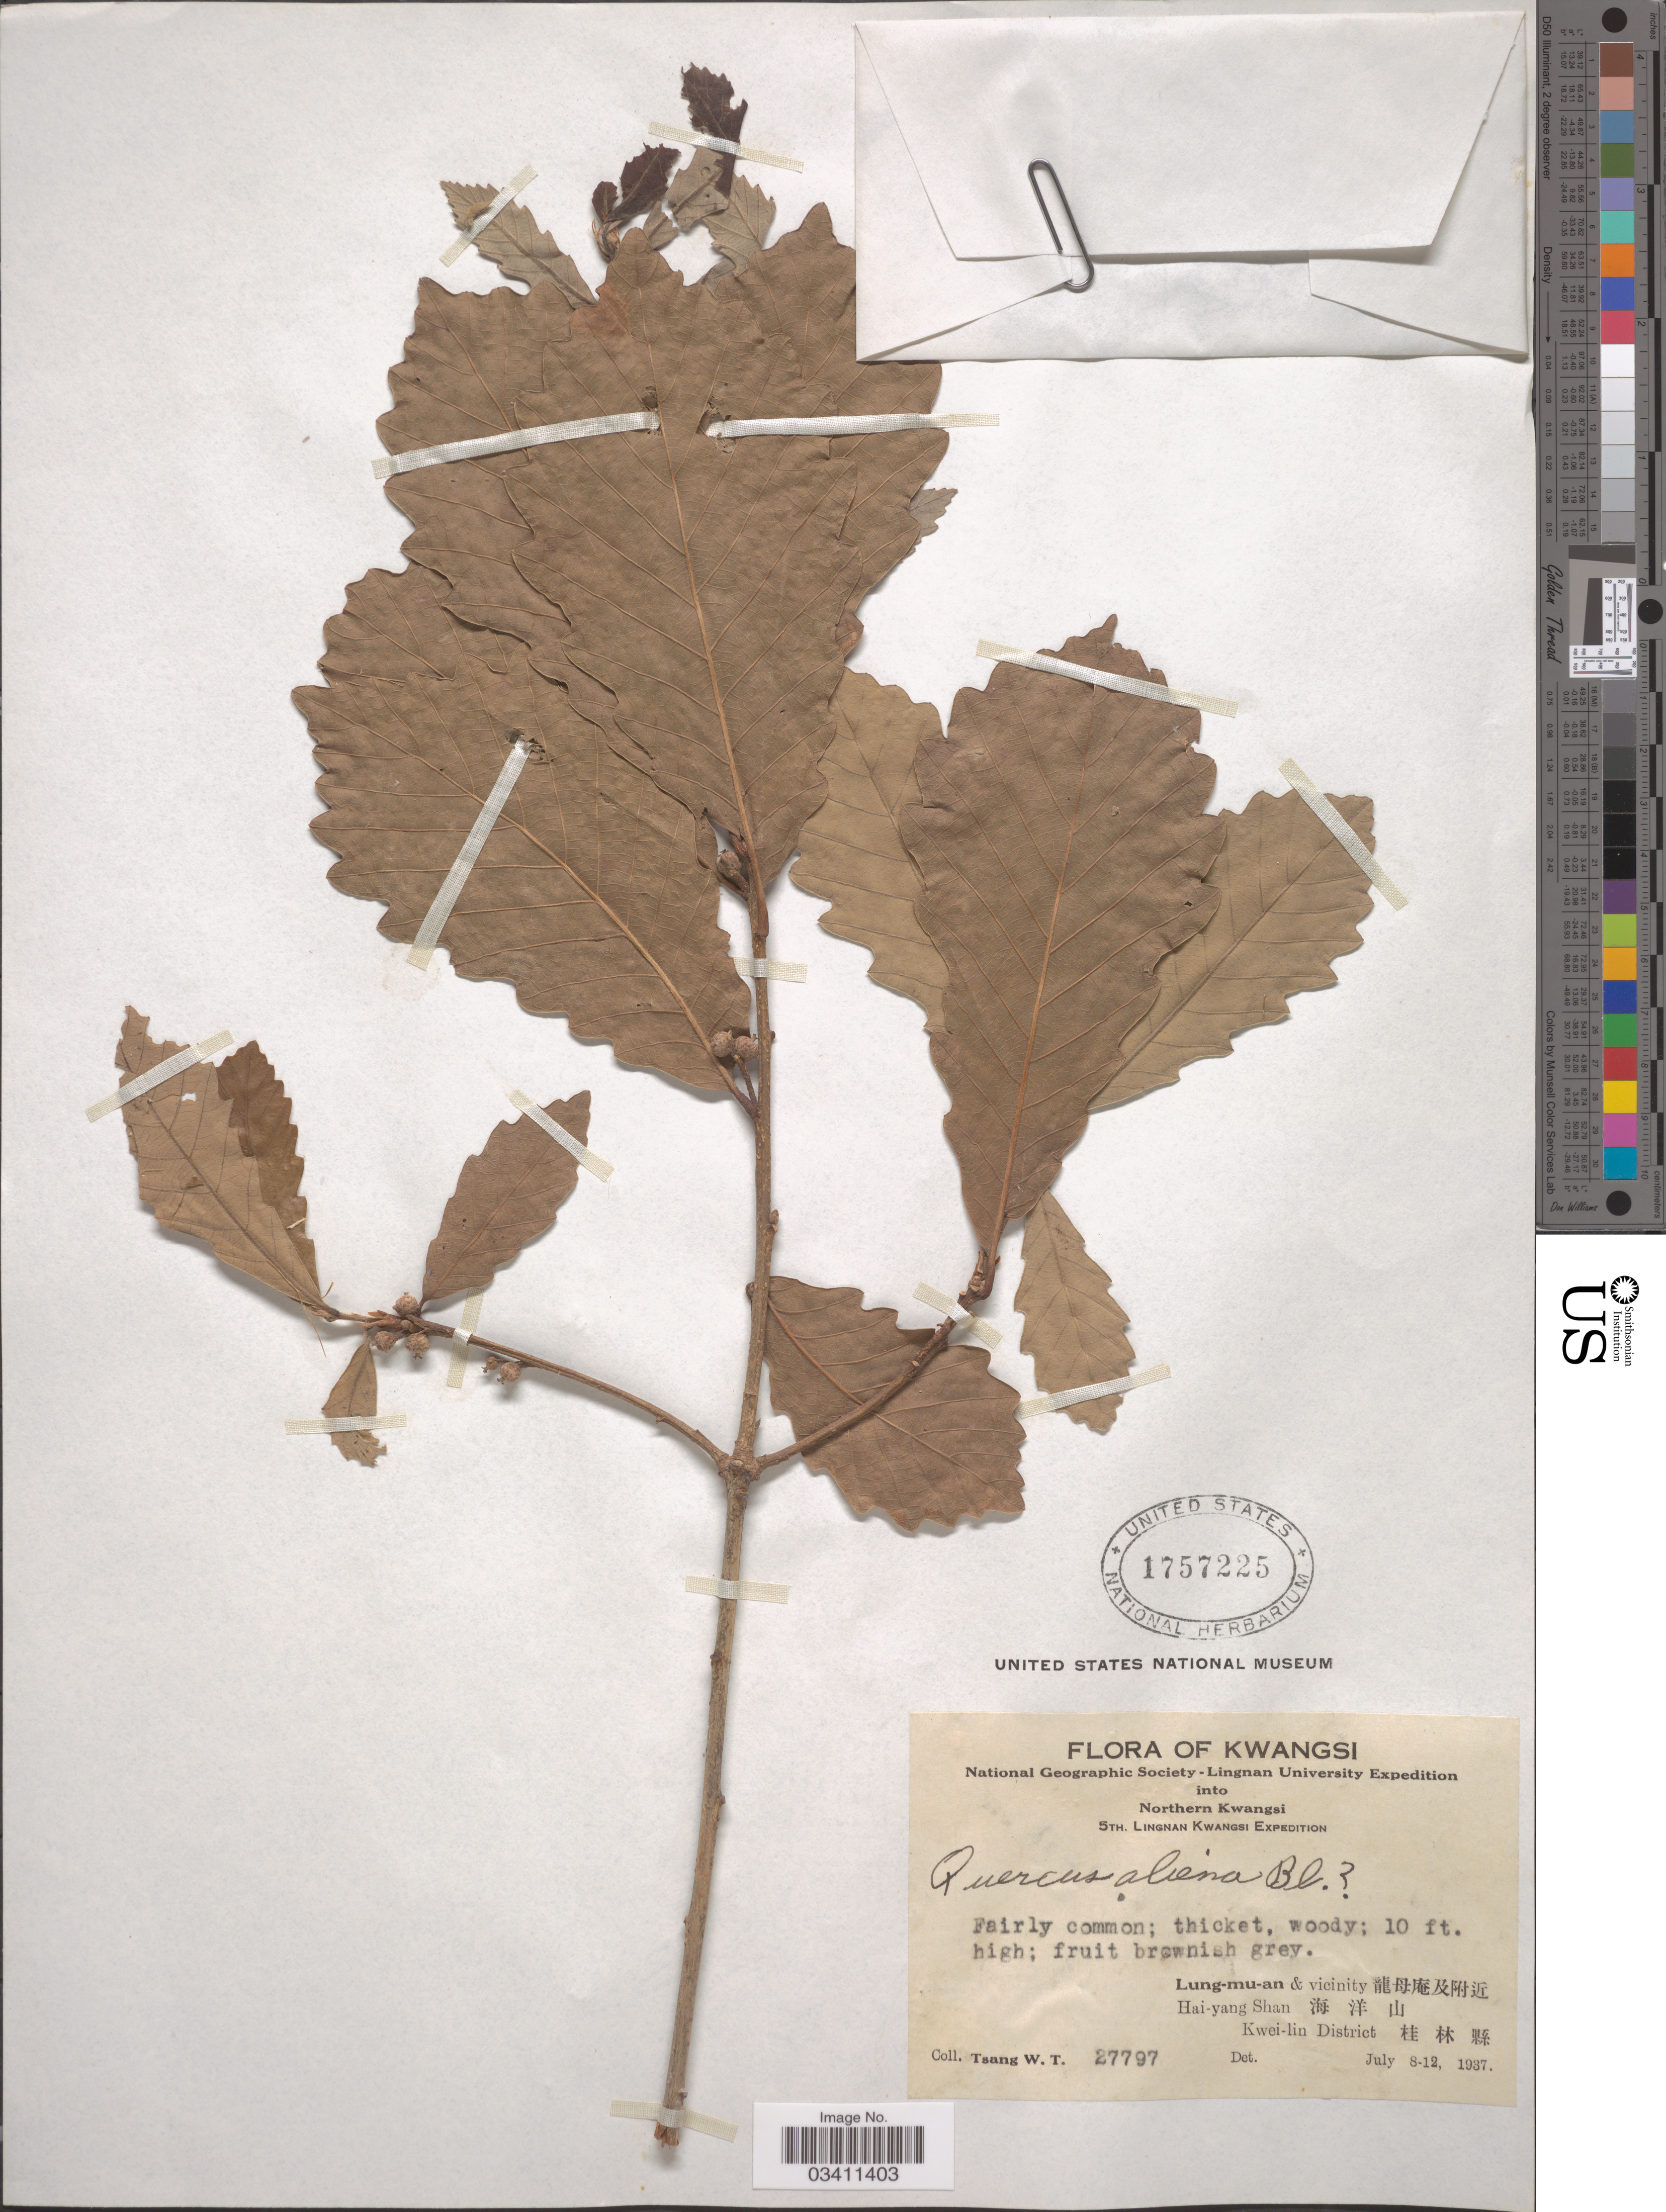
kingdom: Plantae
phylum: Tracheophyta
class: Magnoliopsida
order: Fagales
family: Fagaceae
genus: Quercus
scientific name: Quercus aliena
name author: Blume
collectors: W. T. Tsang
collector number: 27797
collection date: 1937-07-08/1937-07-12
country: China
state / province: Guangxi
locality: Lung-mu-an & vicinity Hai-yang Shan Kwei-lin District .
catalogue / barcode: US 1757225